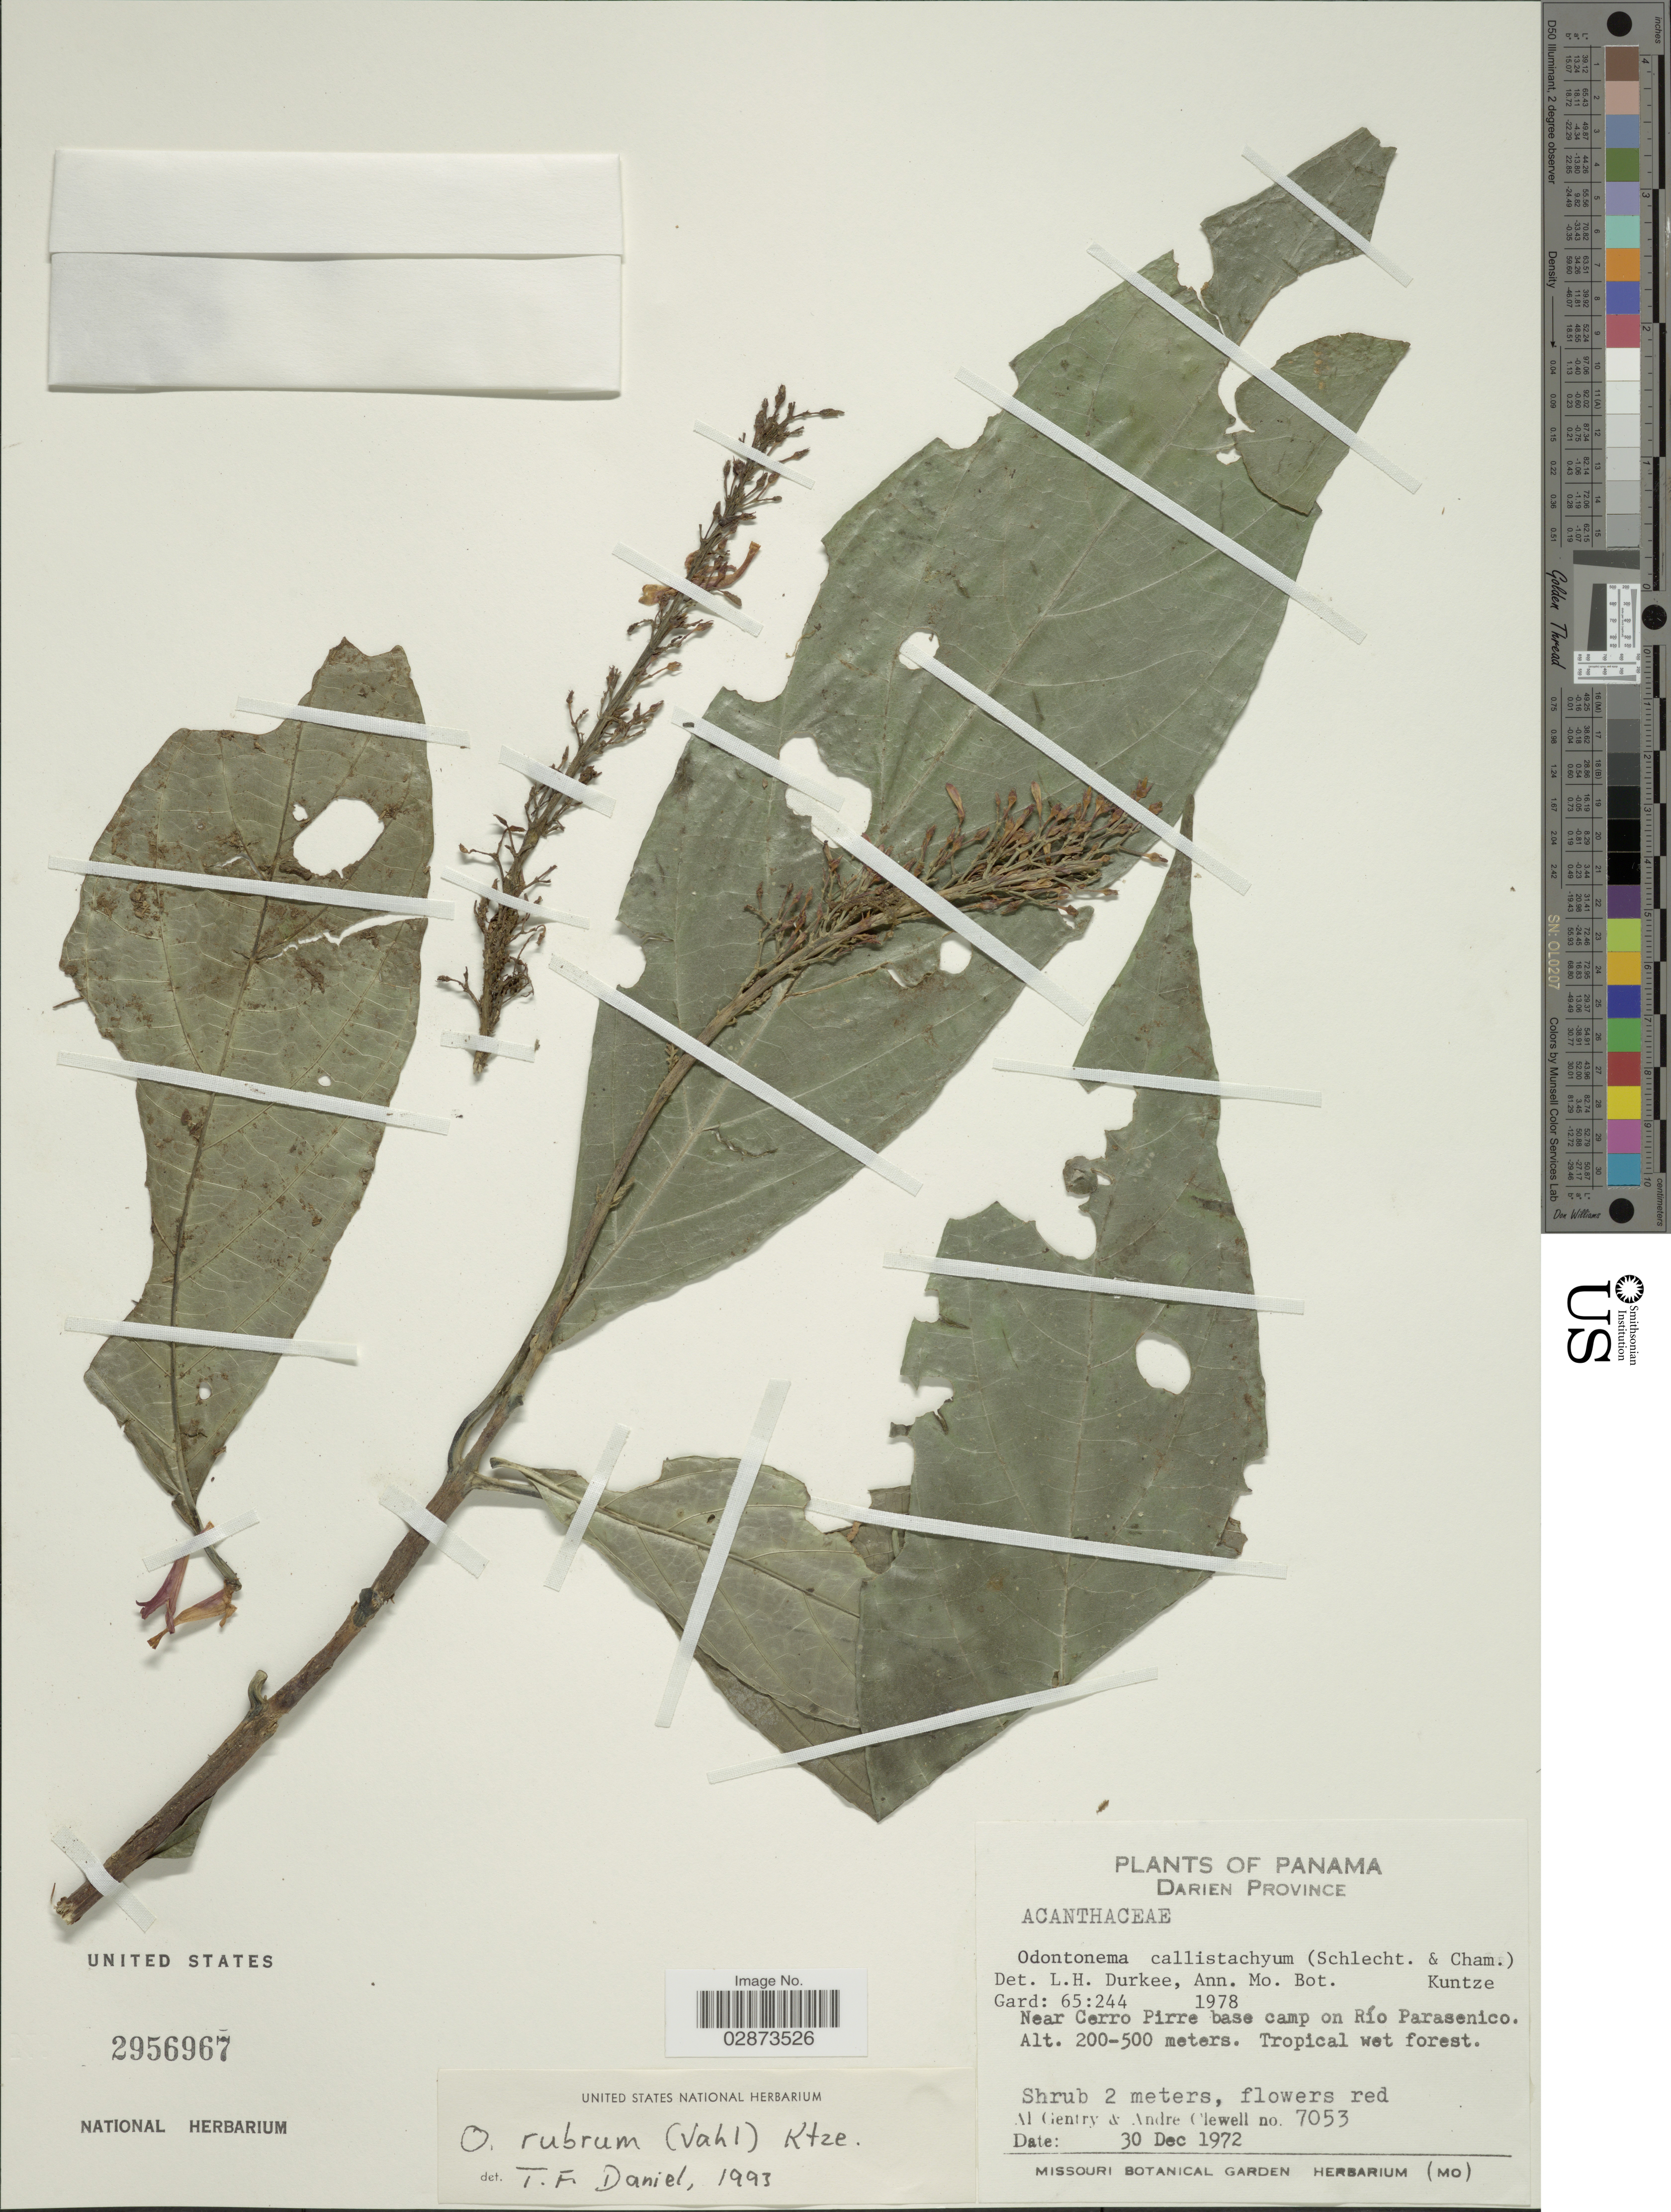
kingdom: Plantae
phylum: Tracheophyta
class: Magnoliopsida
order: Lamiales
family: Acanthaceae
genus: Odontonema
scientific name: Odontonema rubrum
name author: (Vahl) Kuntze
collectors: A. H. Gentry & A. Clewell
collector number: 7053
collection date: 1972-12-30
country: Panama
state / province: Darién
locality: Near Cerro Pirre base camp on Río Parasenico.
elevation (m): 200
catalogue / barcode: US 2956967